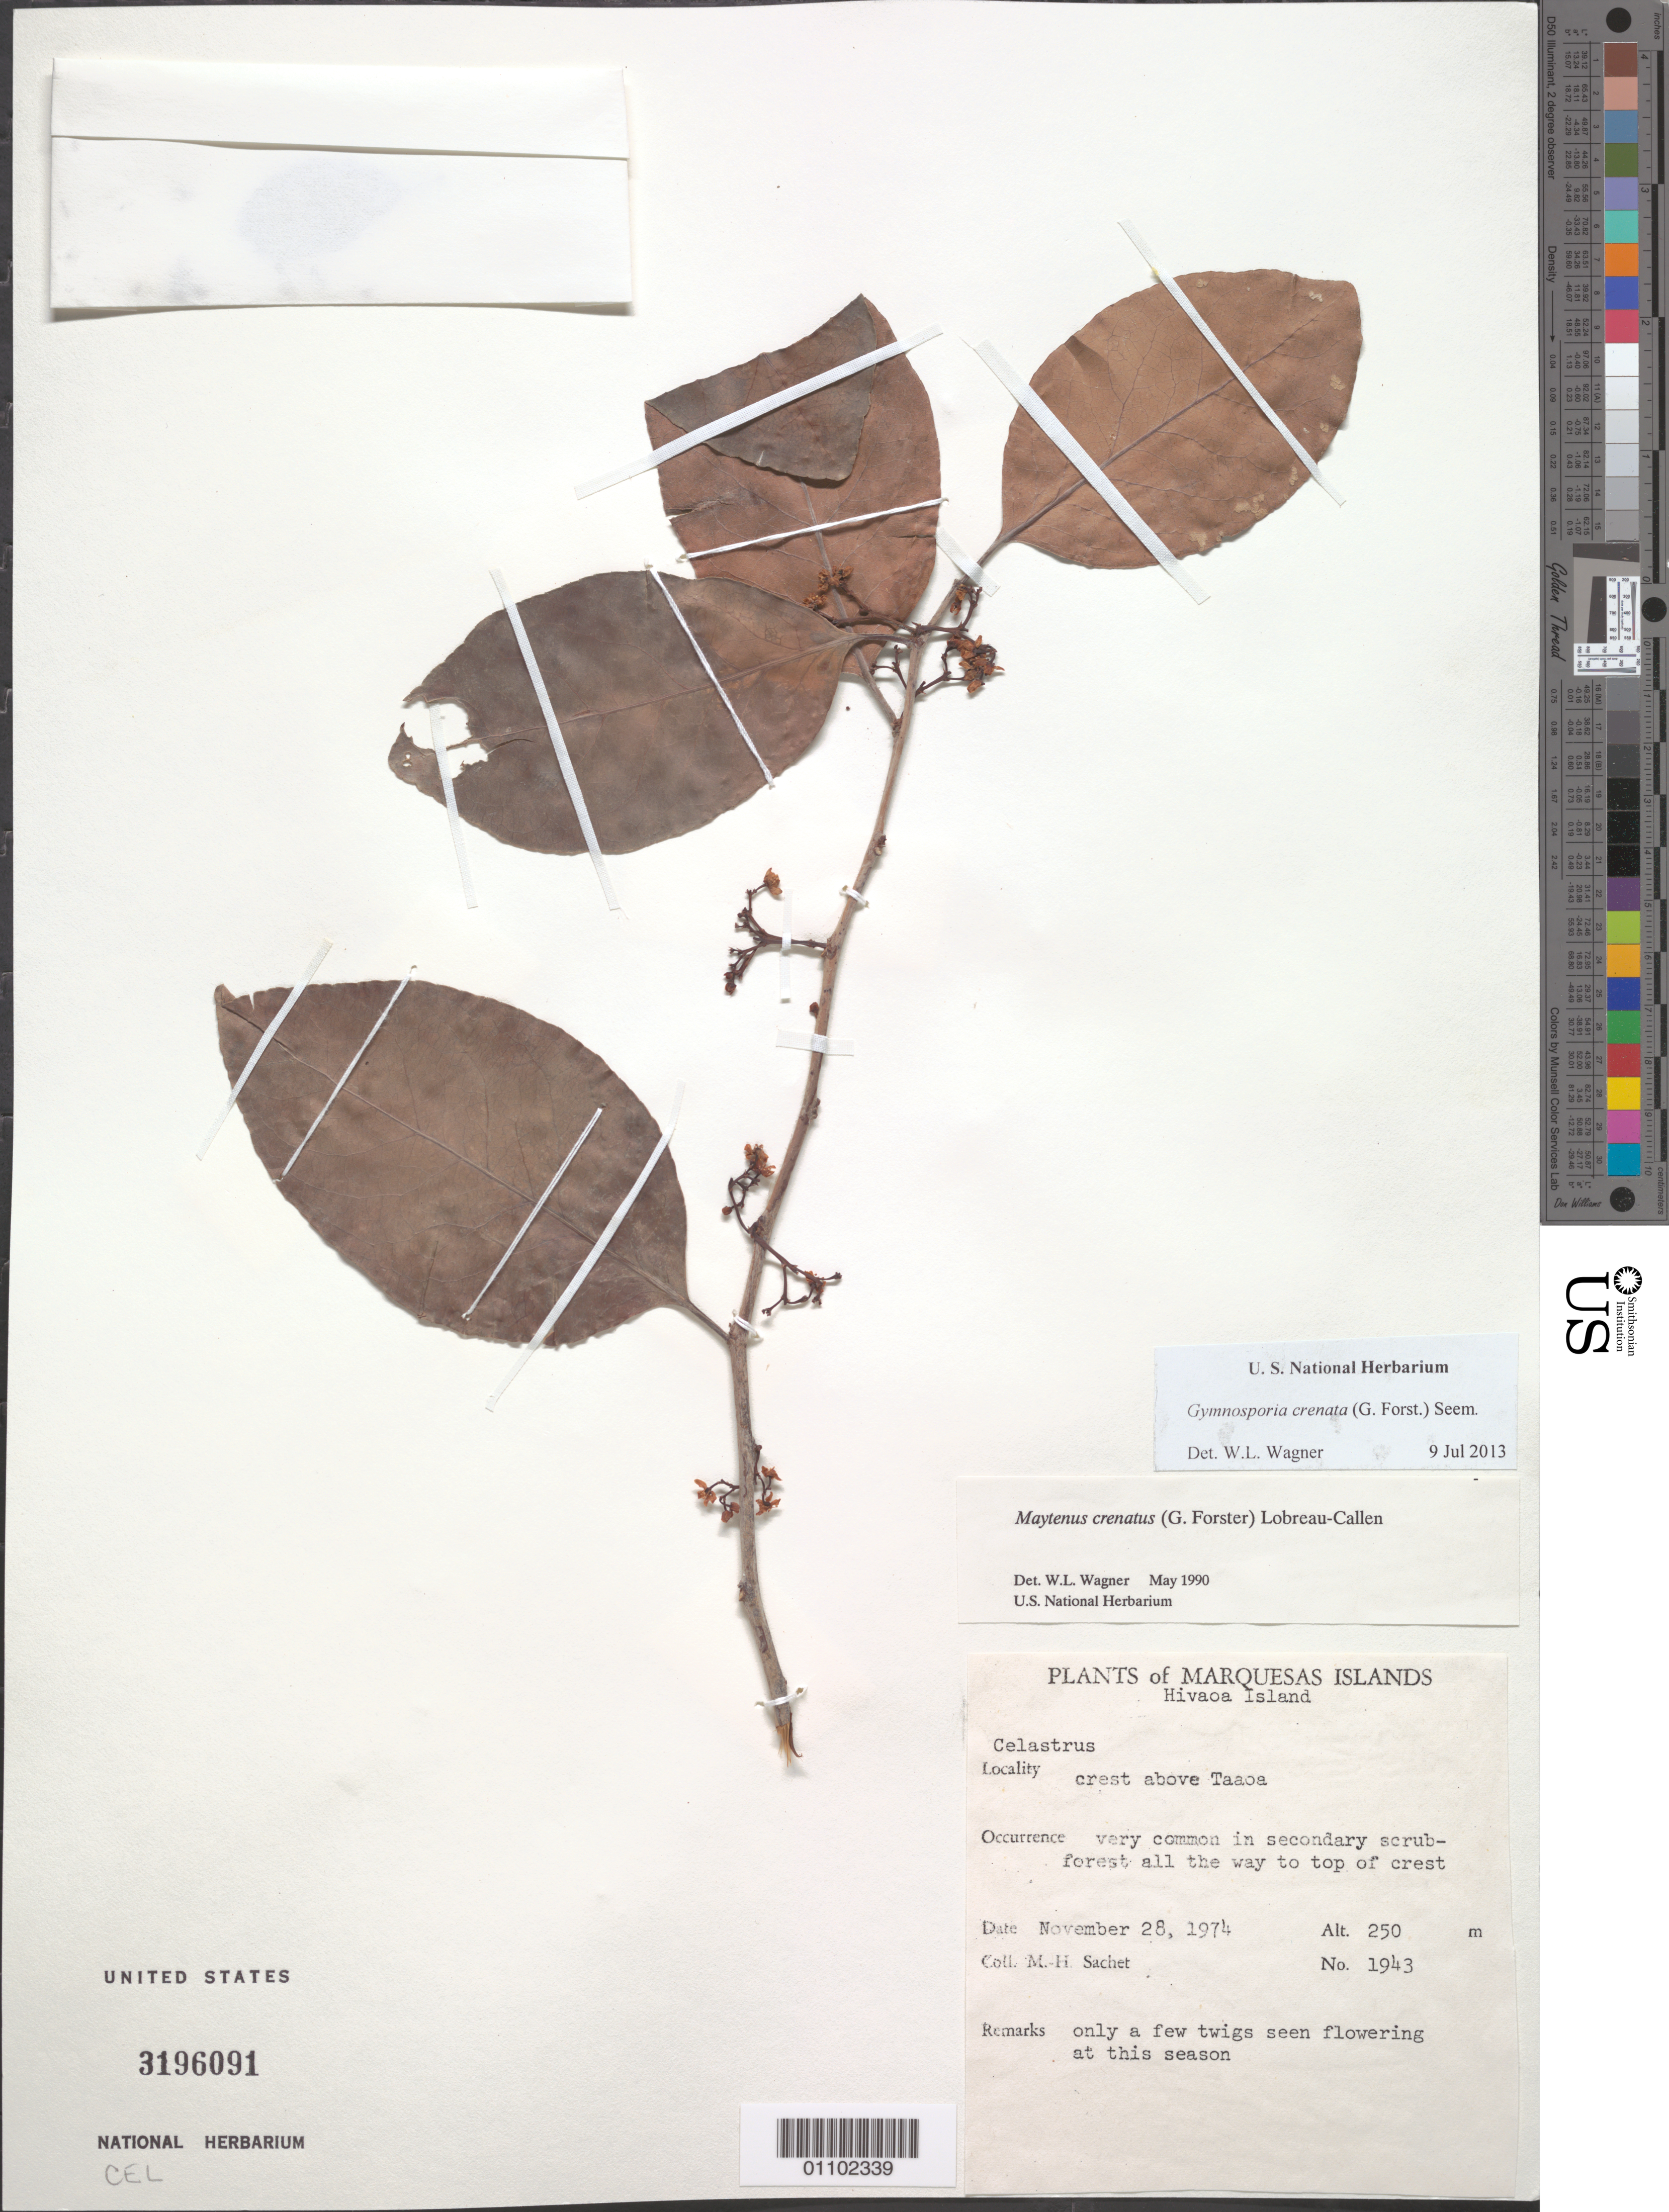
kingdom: Plantae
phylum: Tracheophyta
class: Magnoliopsida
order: Celastrales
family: Celastraceae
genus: Gymnosporia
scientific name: Gymnosporia crenata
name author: (G. Forst.) Seem.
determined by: Wagner, W. L., (BOT), Smithsonian Institution - National Museum of Natural History (UNITED STATES)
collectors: M.-H. Sachet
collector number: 1943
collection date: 1974-11-28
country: French Polynesia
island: Hiva Oa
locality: crest above Taaoa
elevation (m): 250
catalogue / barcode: US 3196091